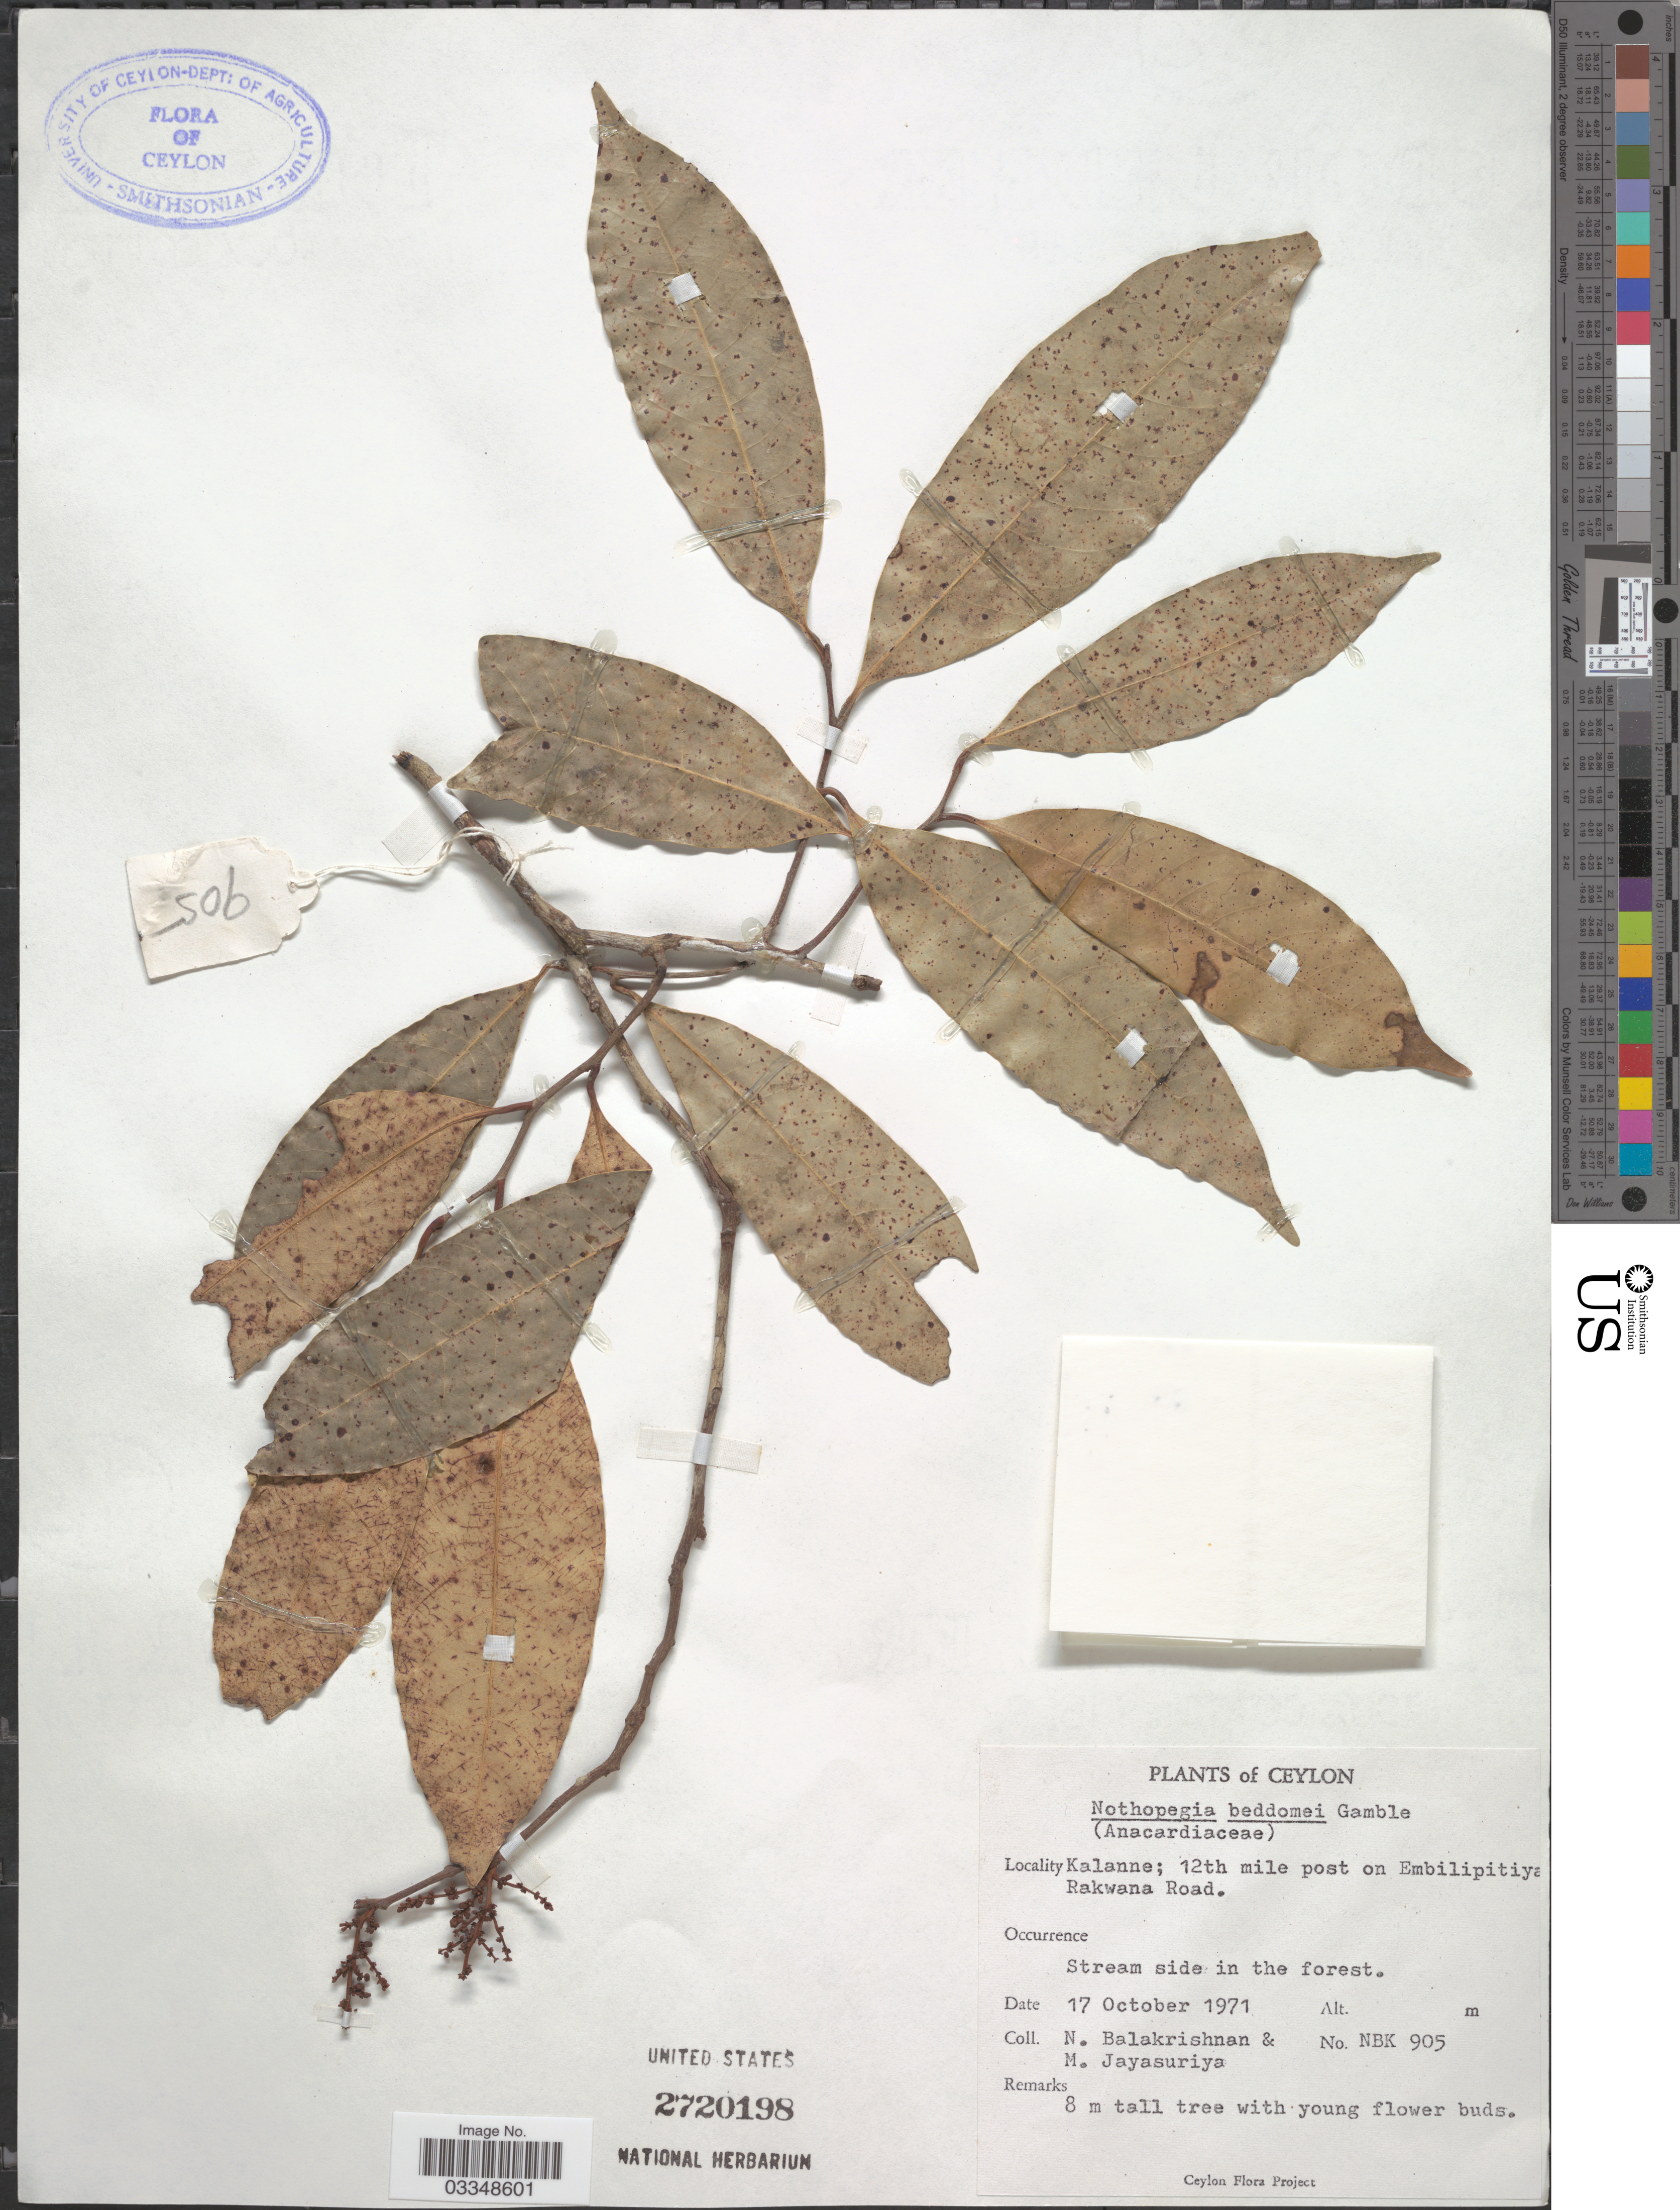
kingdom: Plantae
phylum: Tracheophyta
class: Magnoliopsida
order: Sapindales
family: Anacardiaceae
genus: Nothopegia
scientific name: Nothopegia beddomei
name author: Gamble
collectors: N. Balakrishnan & M. Jayasuriya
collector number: NBK 905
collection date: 1971-10-17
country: Sri Lanka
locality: Ceylon. Kalanne; 12th mile post on Embilipitiya Rakwana Road.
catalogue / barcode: US 2720198